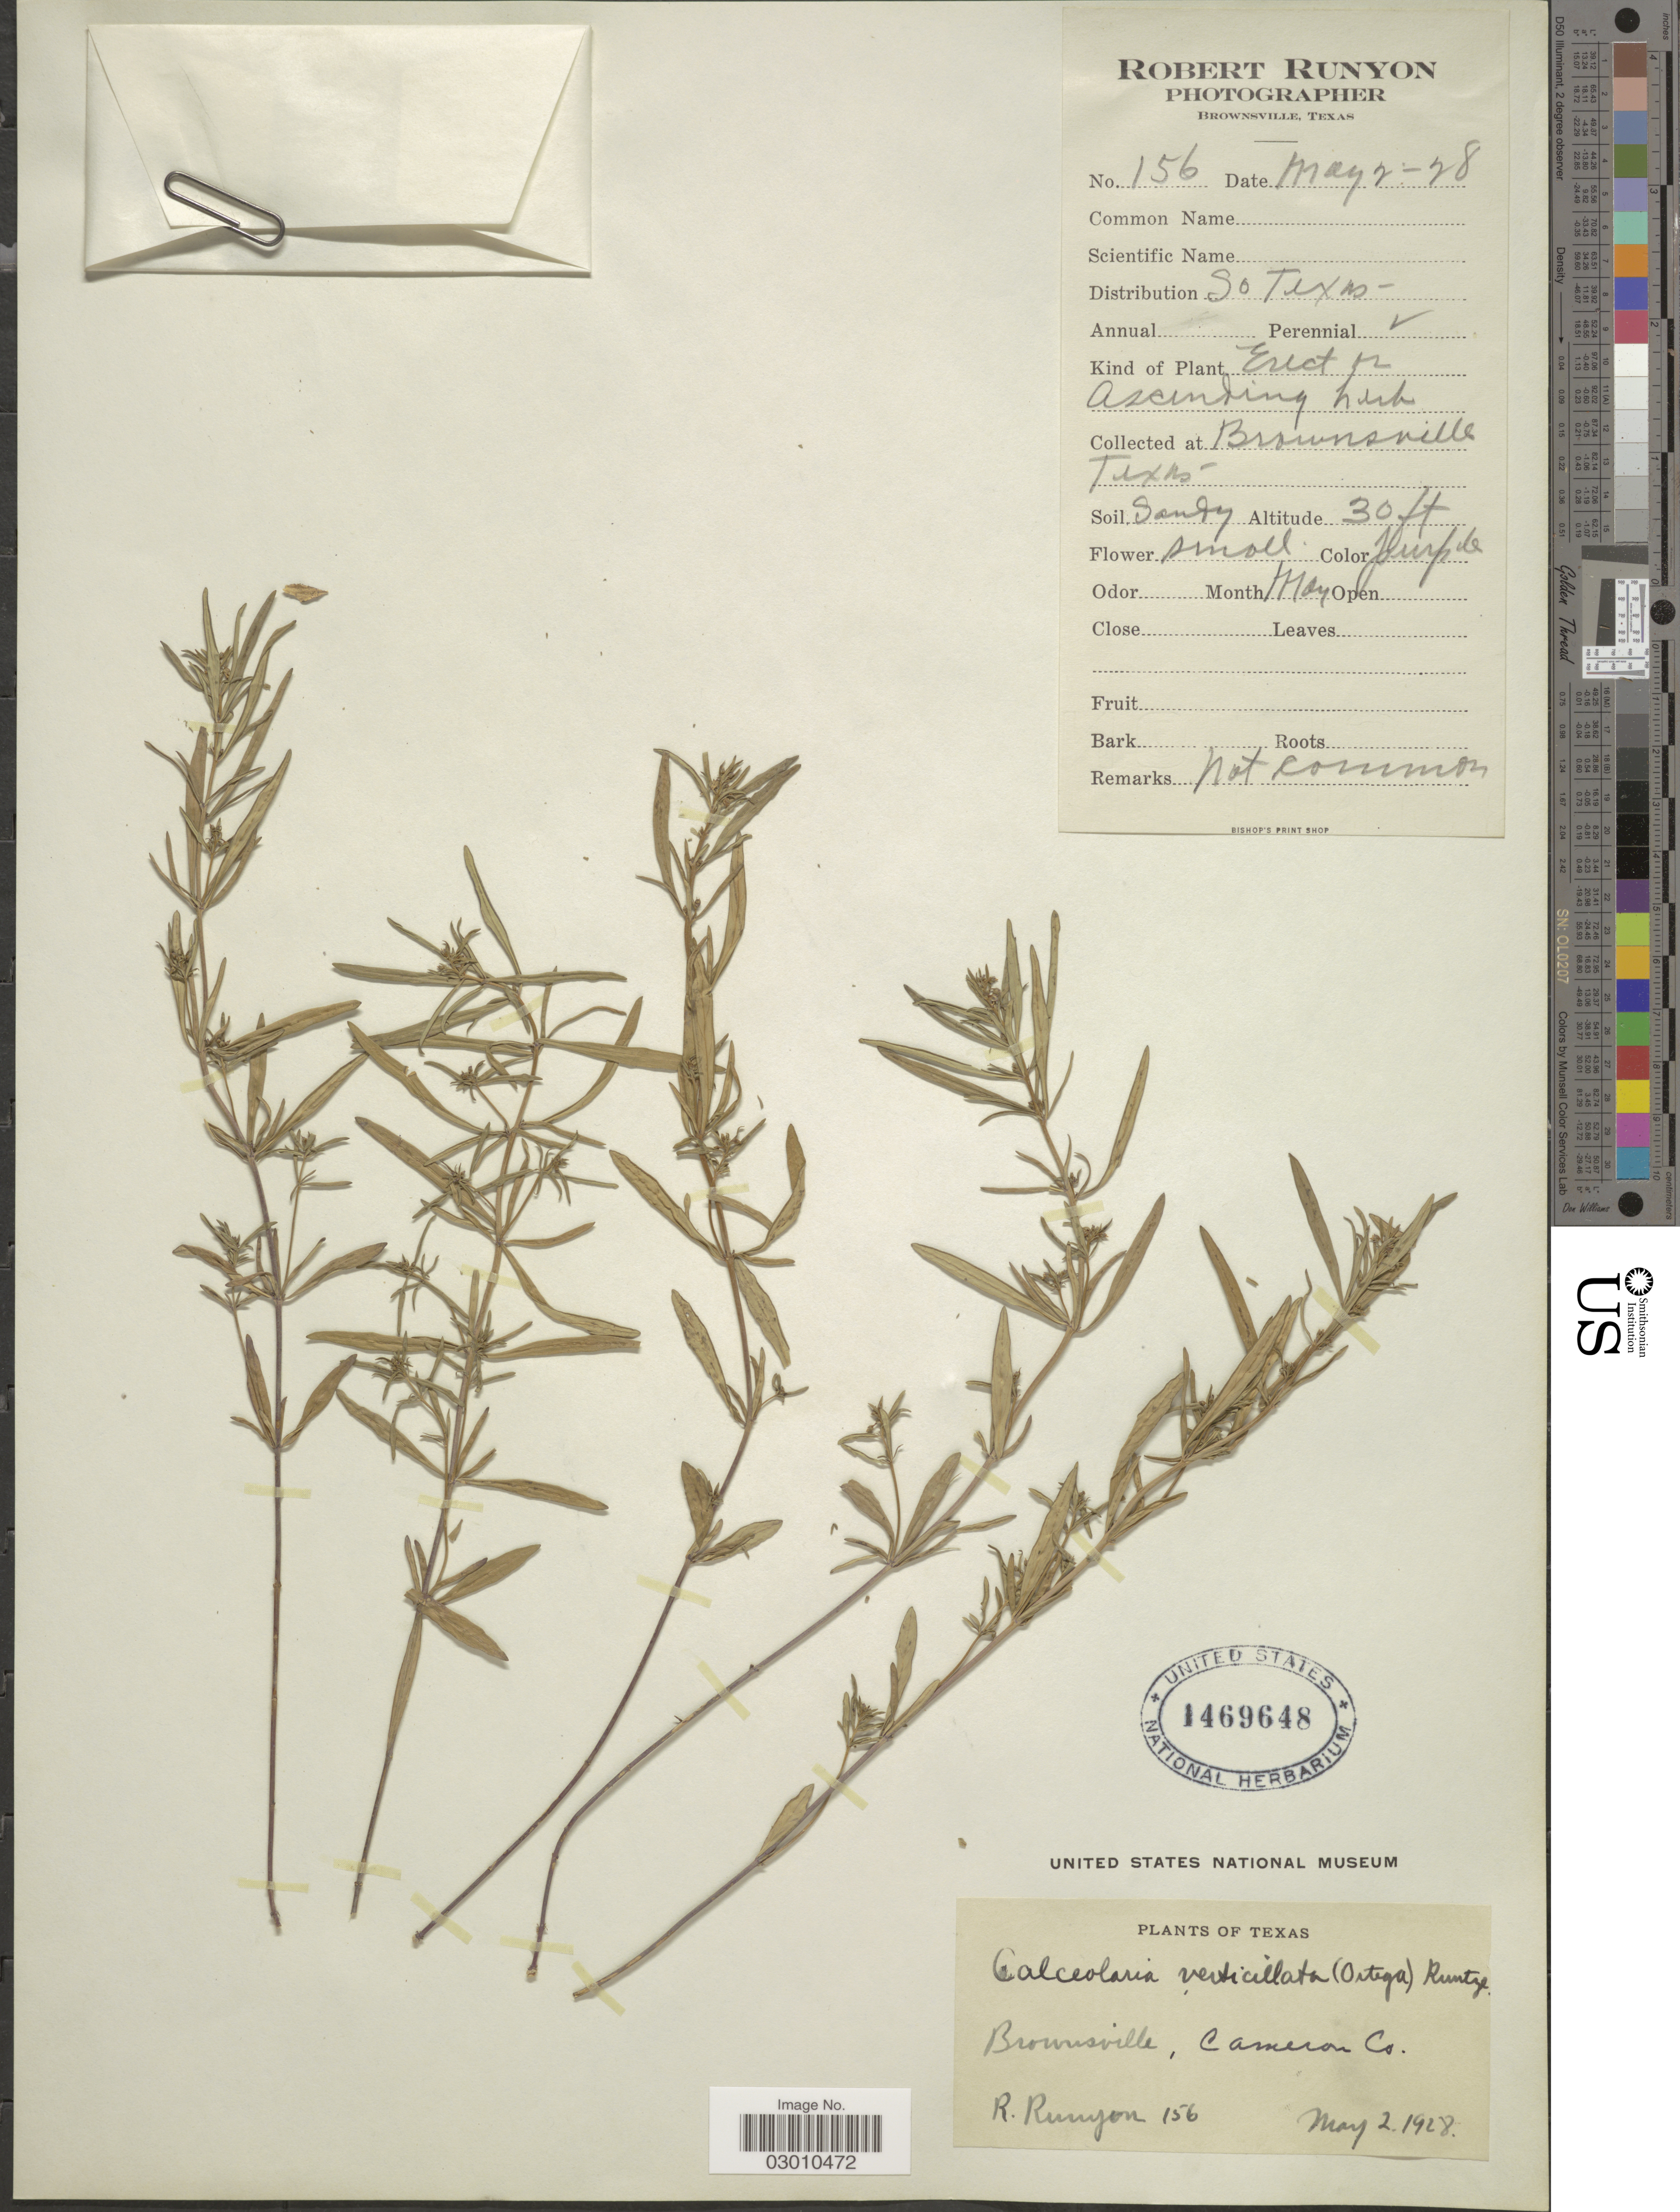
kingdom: Plantae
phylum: Tracheophyta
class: Magnoliopsida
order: Malpighiales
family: Violaceae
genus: Pombalia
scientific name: Pombalia verticillata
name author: (Ortega) Paula-Souza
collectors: R. Runyon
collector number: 156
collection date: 1928-05-02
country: United States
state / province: Texas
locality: Brownsville.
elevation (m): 9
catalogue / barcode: US 1469648